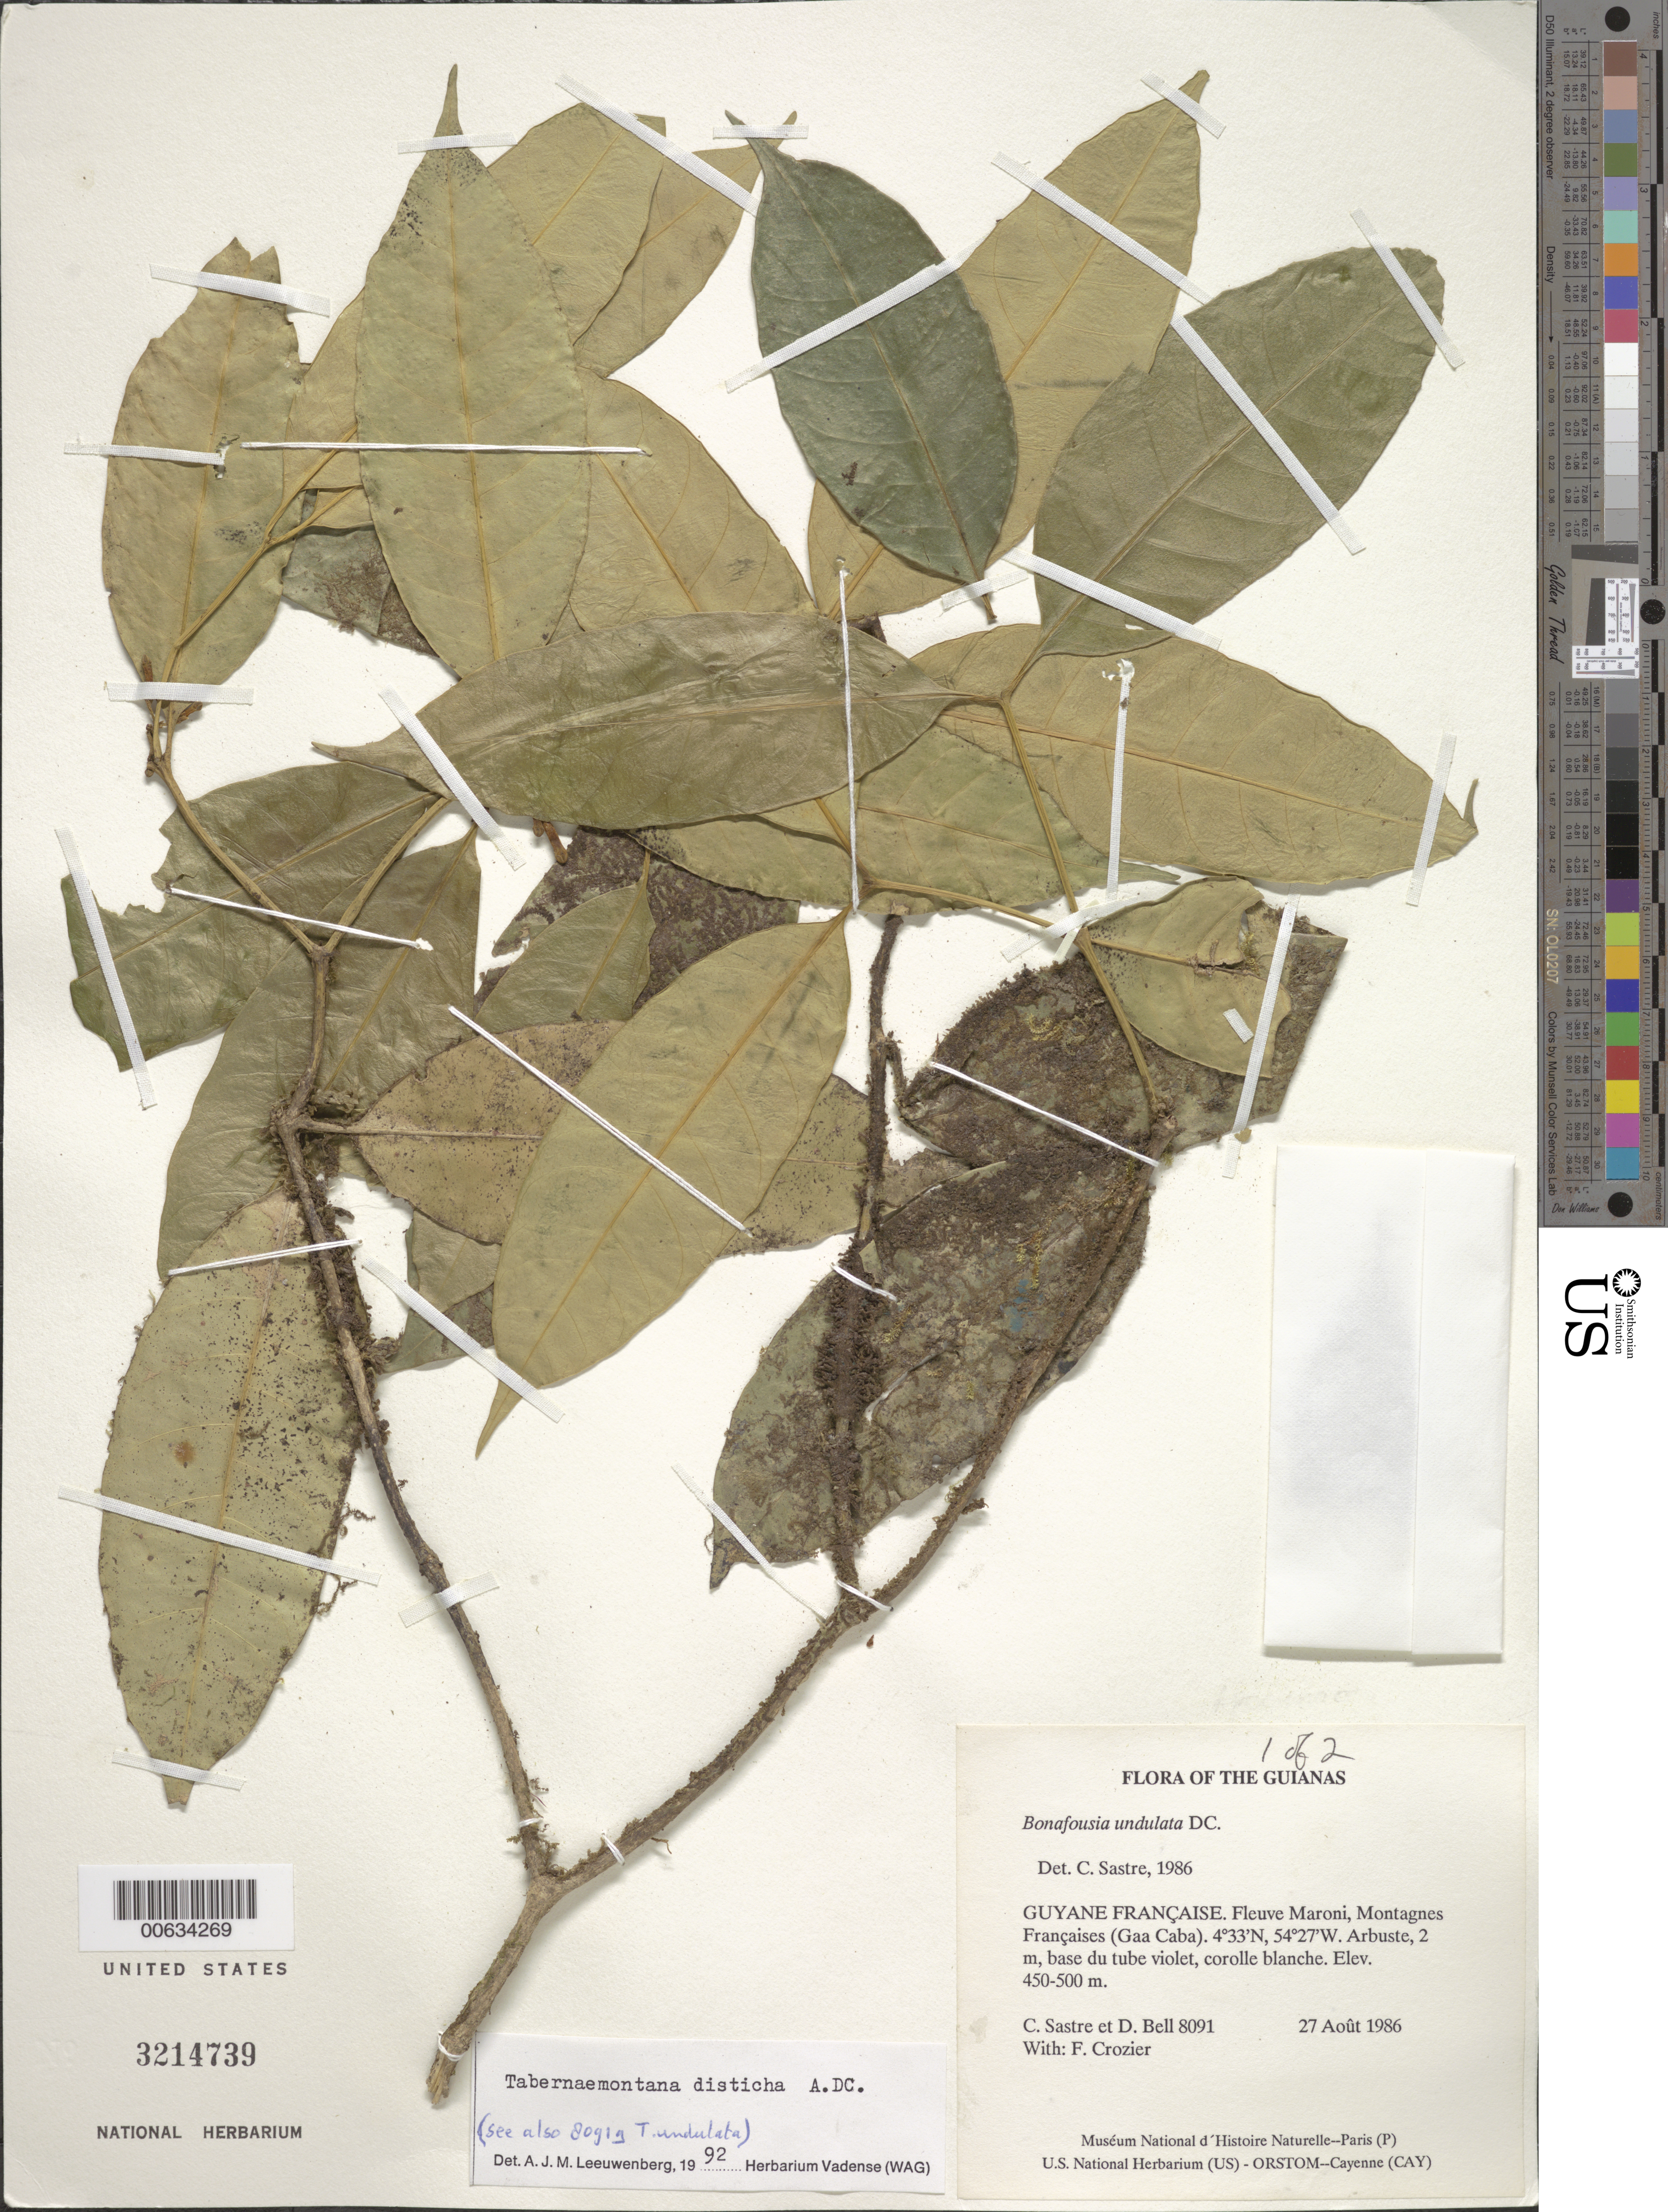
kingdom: Plantae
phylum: Tracheophyta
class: Magnoliopsida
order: Gentianales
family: Apocynaceae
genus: Bonafousia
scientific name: Bonafousia disticha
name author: (A. DC.) Boiteau & L. Allorge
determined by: Leeuwenberg, A. J. M.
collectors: C. H. L. Sastre, D. A. Bell & F. Crozier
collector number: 8091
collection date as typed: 27 August 1986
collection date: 1986-08-27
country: French Guiana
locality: Fleuve Maroni, Montagnes Françaises (Gaa Caba)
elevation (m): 450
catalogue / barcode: US 3214739